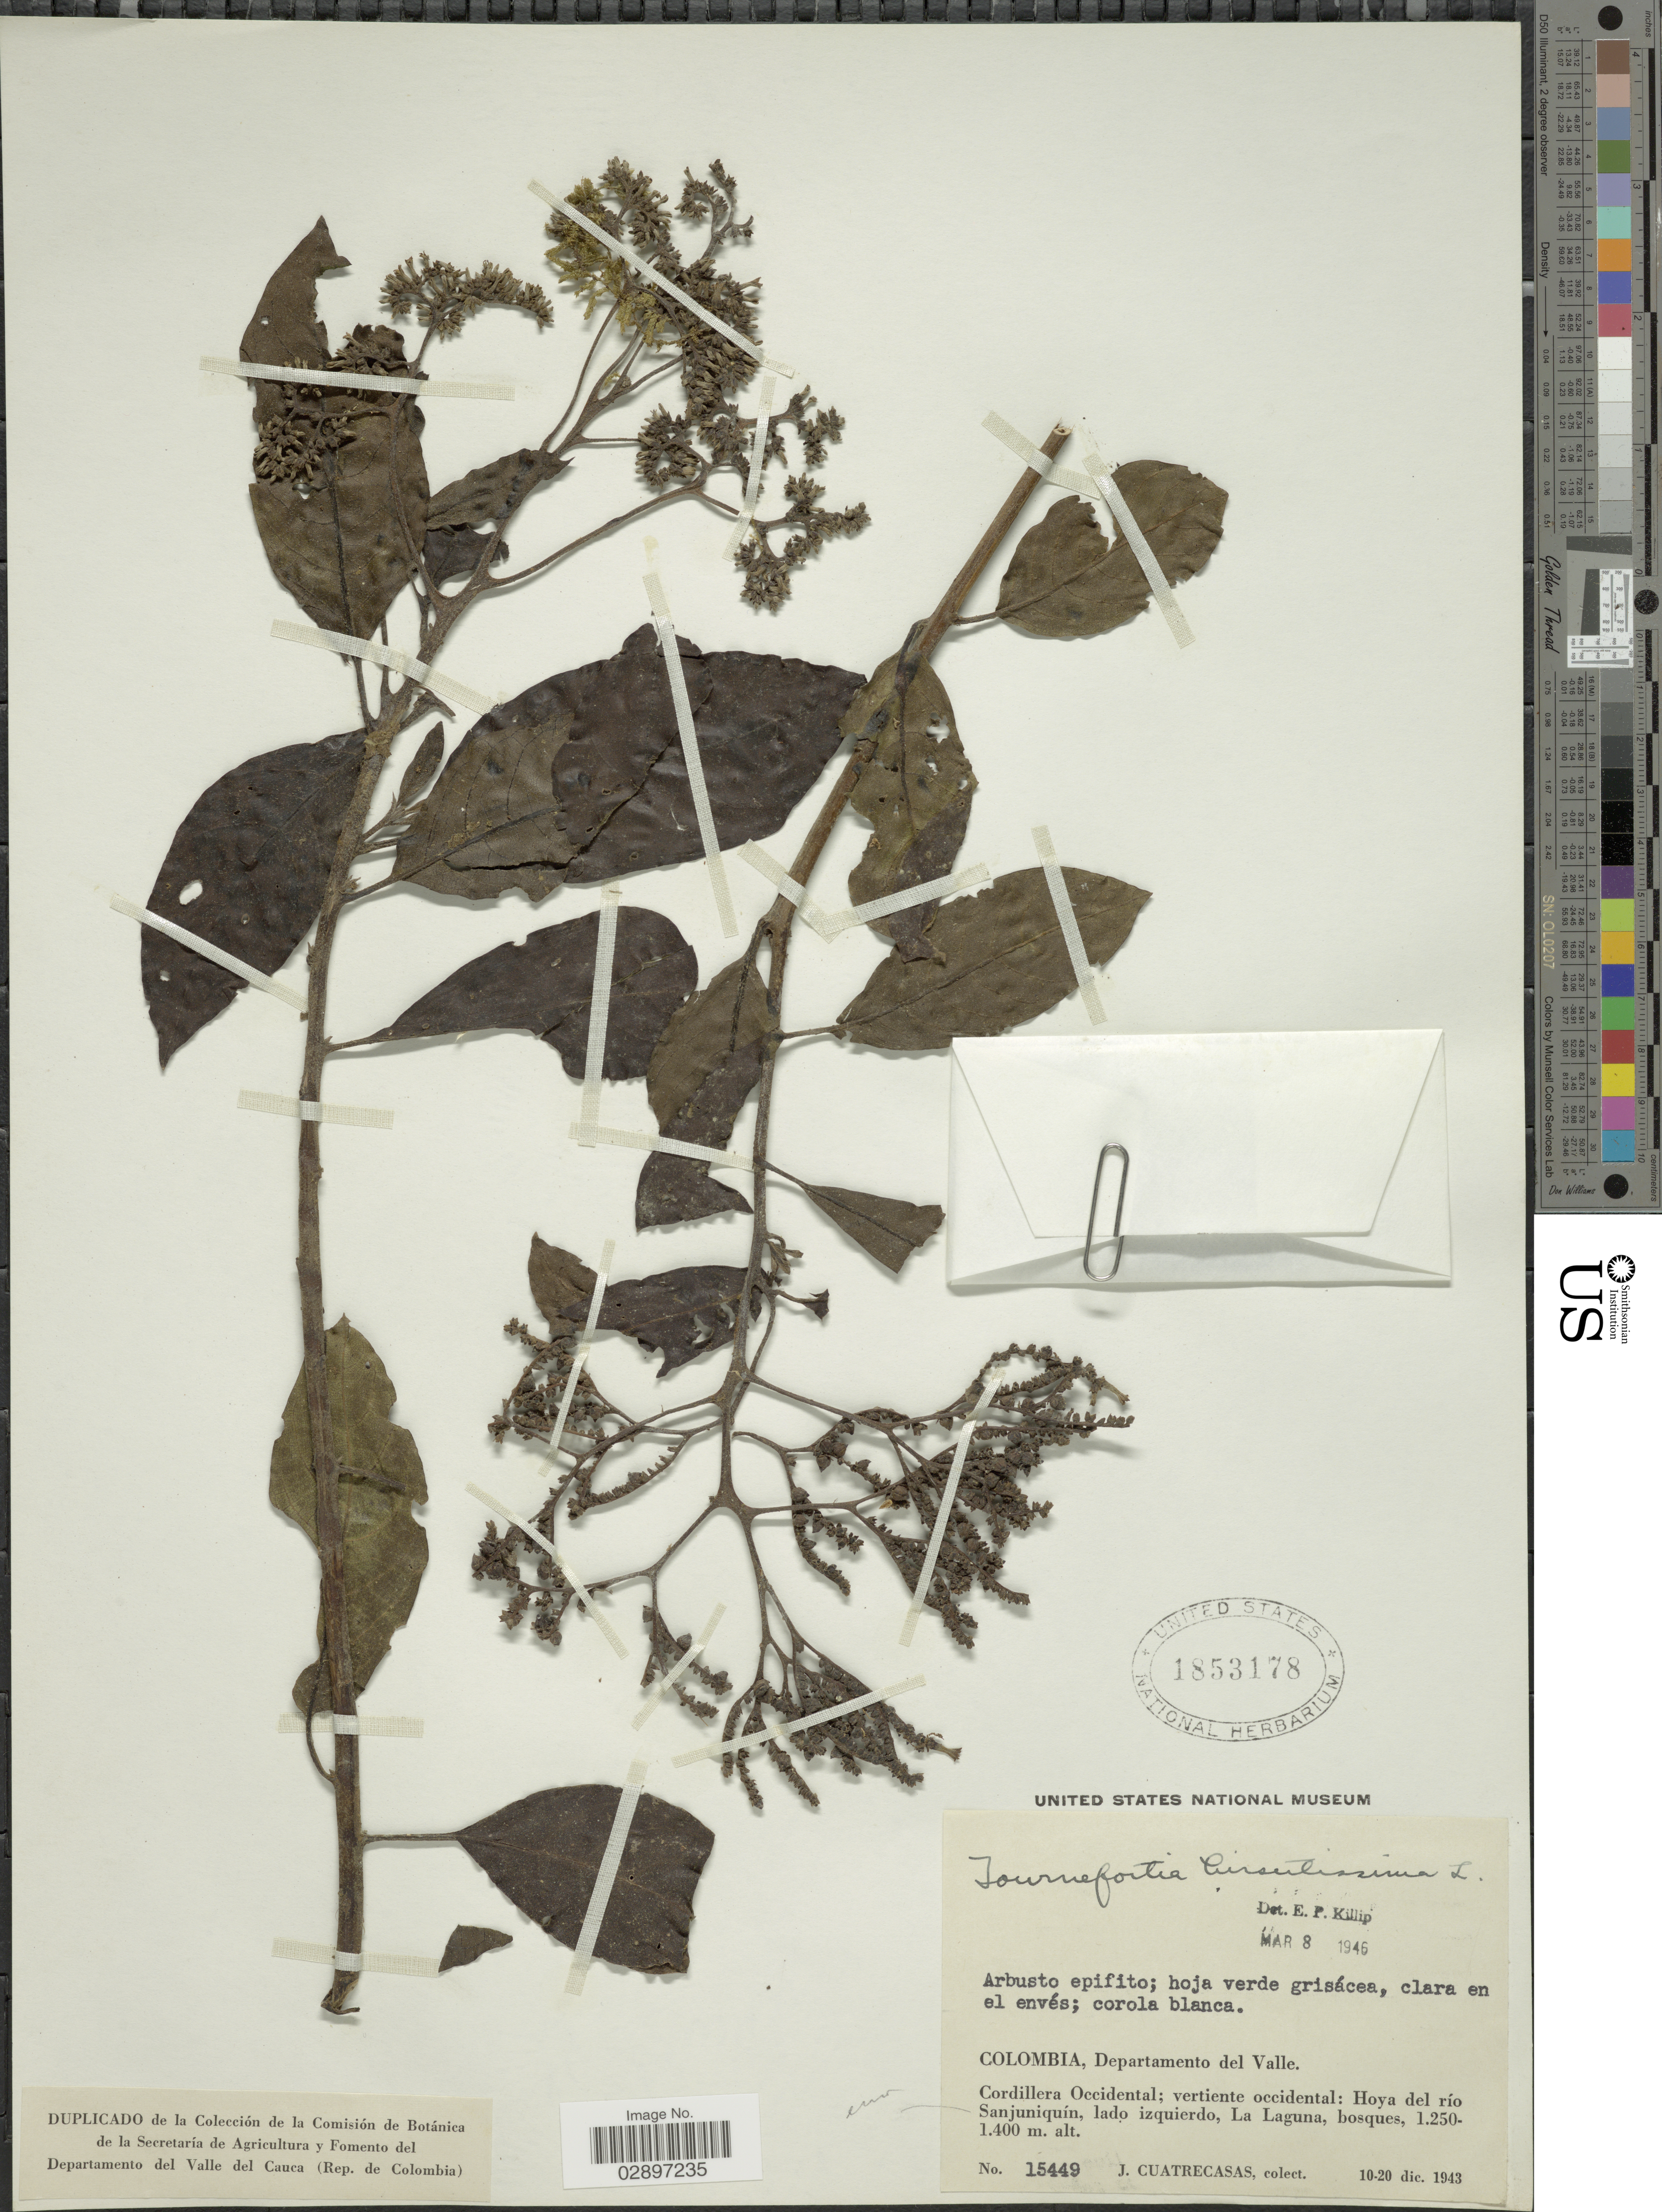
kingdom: Plantae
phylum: Tracheophyta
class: Magnoliopsida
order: Boraginales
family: Heliotropiaceae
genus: Tournefortia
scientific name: Tournefortia hirsutissima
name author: L.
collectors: J. Cuatrecasas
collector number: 15449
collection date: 1943-12-10/1943-12-20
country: Colombia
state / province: Valle del Cauca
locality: Cordillera Occidental; vertiente occidental; Hoya del río Sanjuniquín, lado izquierdo, La Laguna, bosques, Departamento del Valle.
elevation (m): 1250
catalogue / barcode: US 1853178